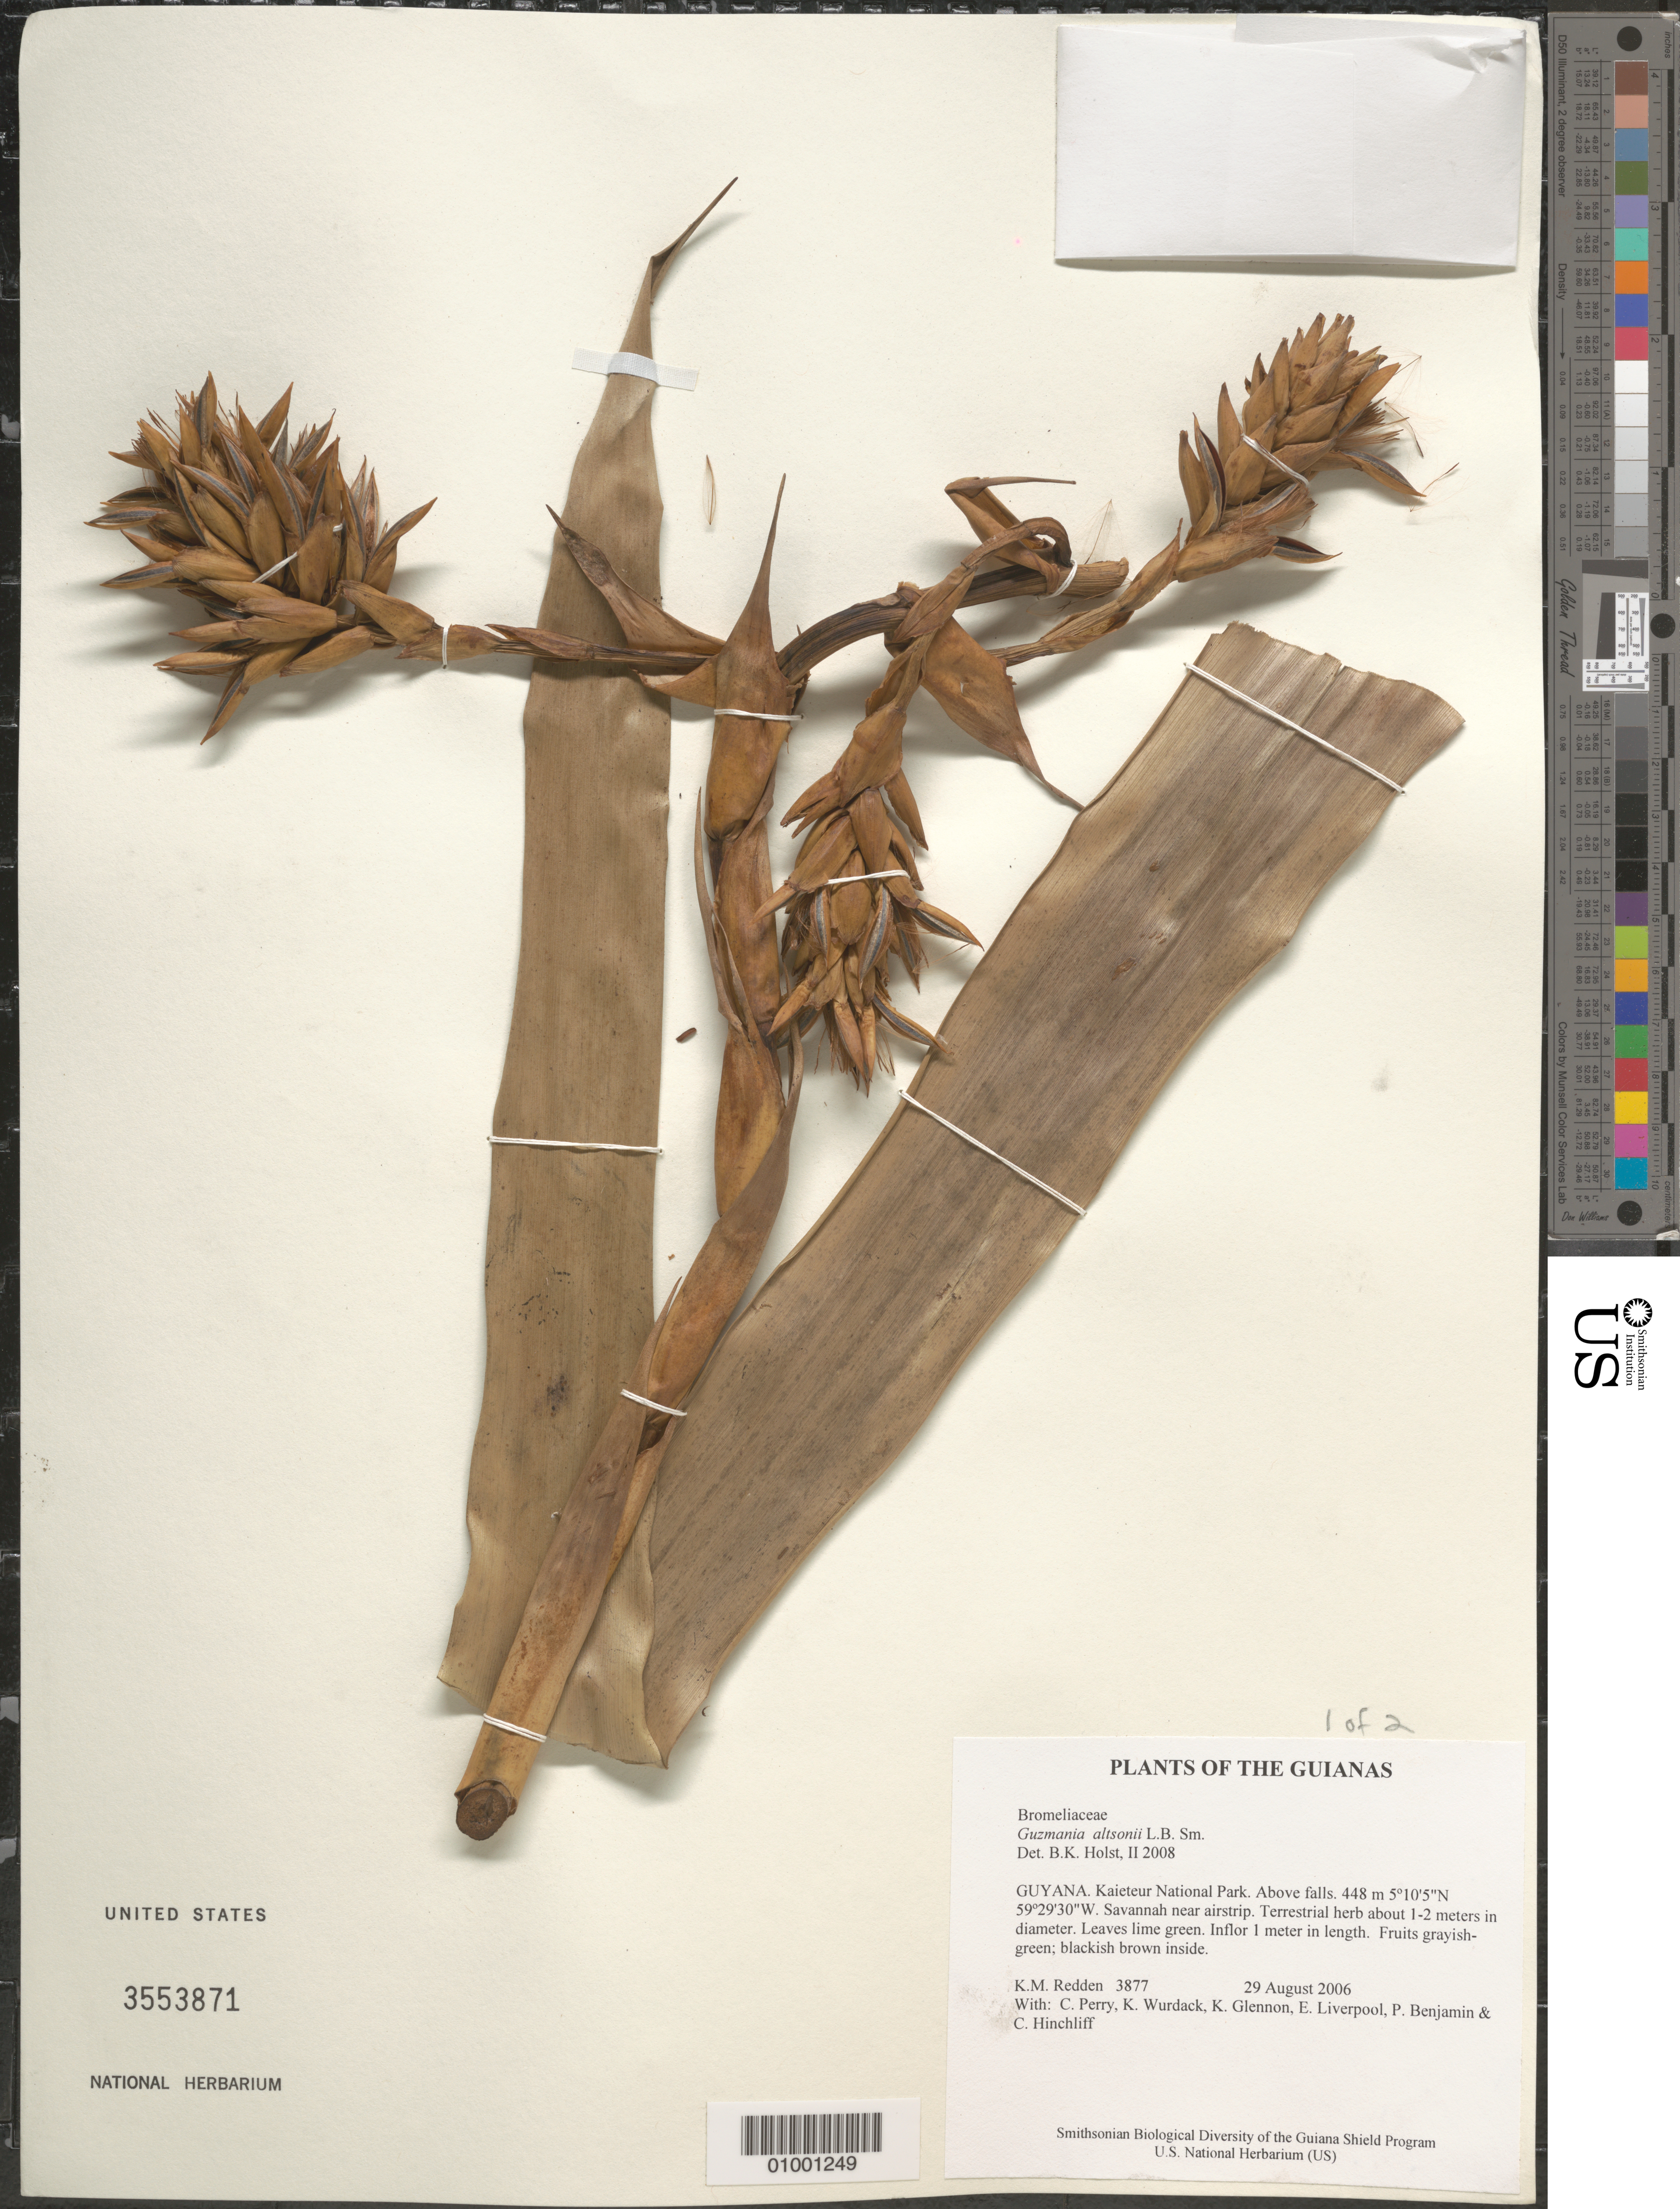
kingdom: Plantae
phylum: Tracheophyta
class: Liliopsida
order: Poales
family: Bromeliaceae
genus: Guzmania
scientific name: Guzmania altsonii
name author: L.B. Sm.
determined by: Gouda, E. J.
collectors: K. M. Redden, C. Perry, K. Wurdack, K. Glennon, E. Liverpool, P. Benjamin & C. E. Hinchliff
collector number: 3877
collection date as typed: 29 August 2006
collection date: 2006-08-29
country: Guyana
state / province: Potaro-Siparuni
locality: Kaieteur National Park. Above falls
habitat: Savanna near airstrip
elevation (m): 448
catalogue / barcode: US 3553871